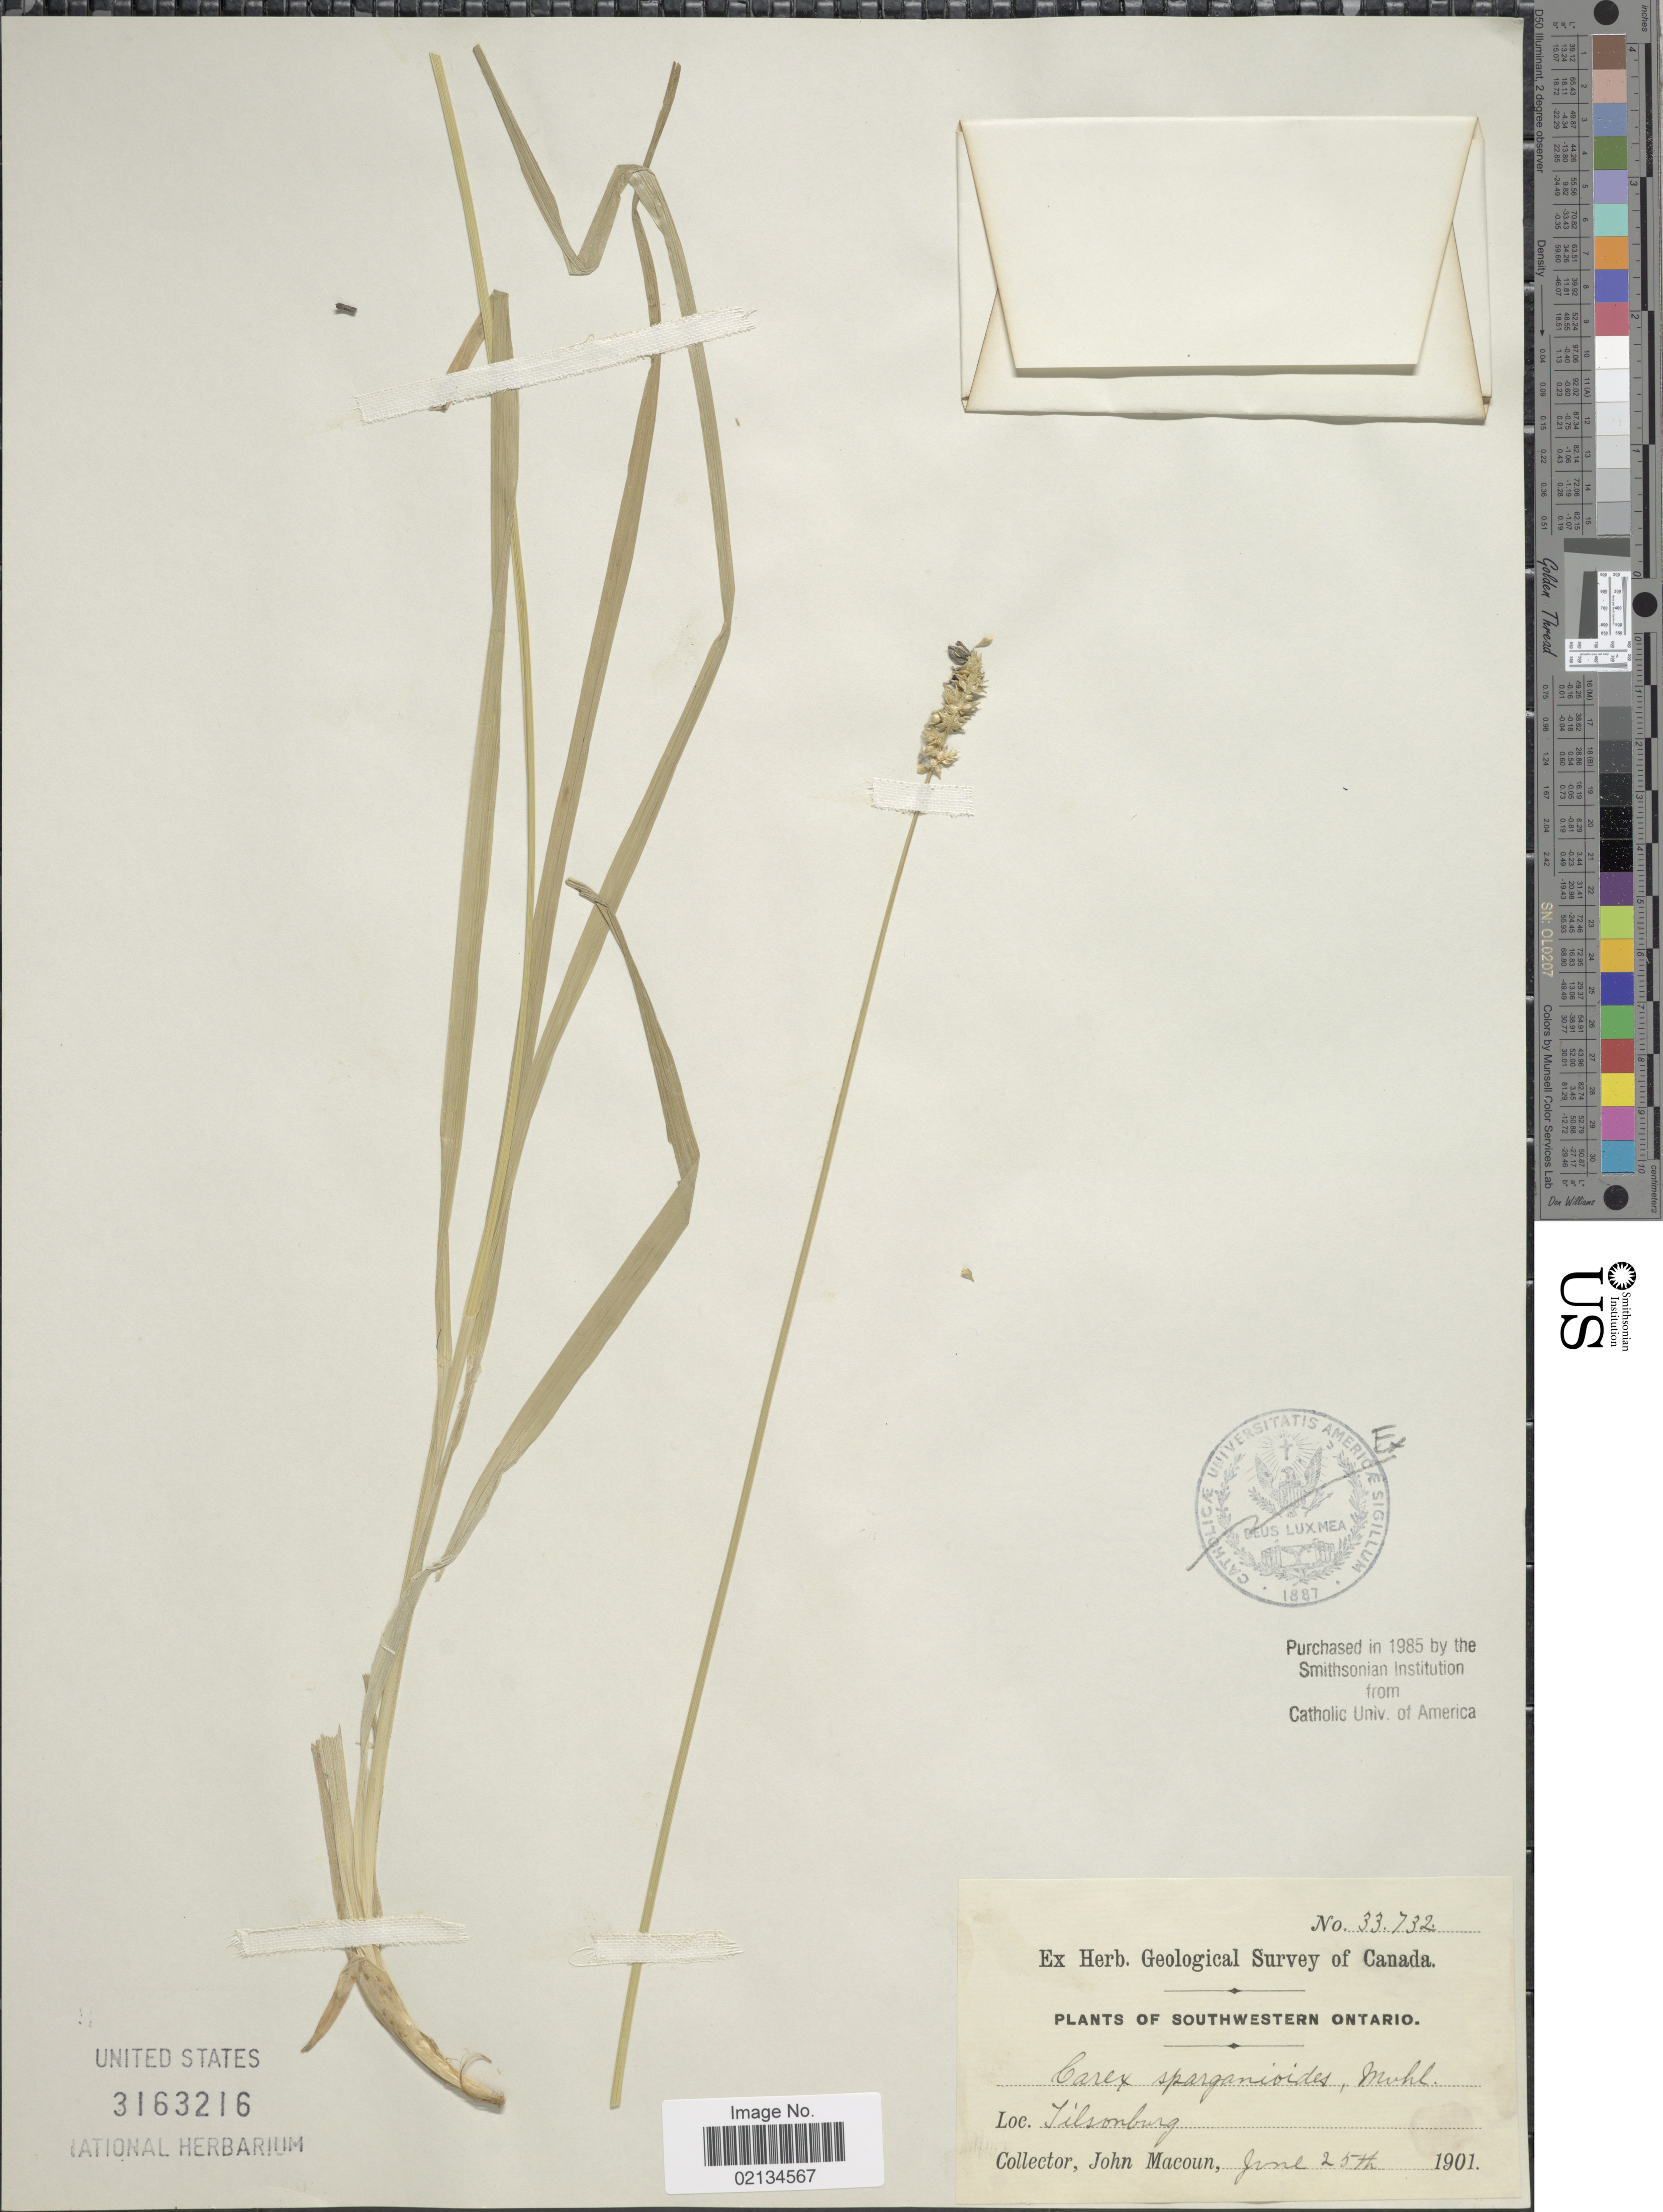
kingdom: Plantae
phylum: Tracheophyta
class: Liliopsida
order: Poales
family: Cyperaceae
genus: Carex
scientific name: Carex sparganioides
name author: Muhl. ex Willd.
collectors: J. Macoun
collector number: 33732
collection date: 1901-06-02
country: Canada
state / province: Ontario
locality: Southwestern Ontario, Tilsonburg.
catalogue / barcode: US 3163216